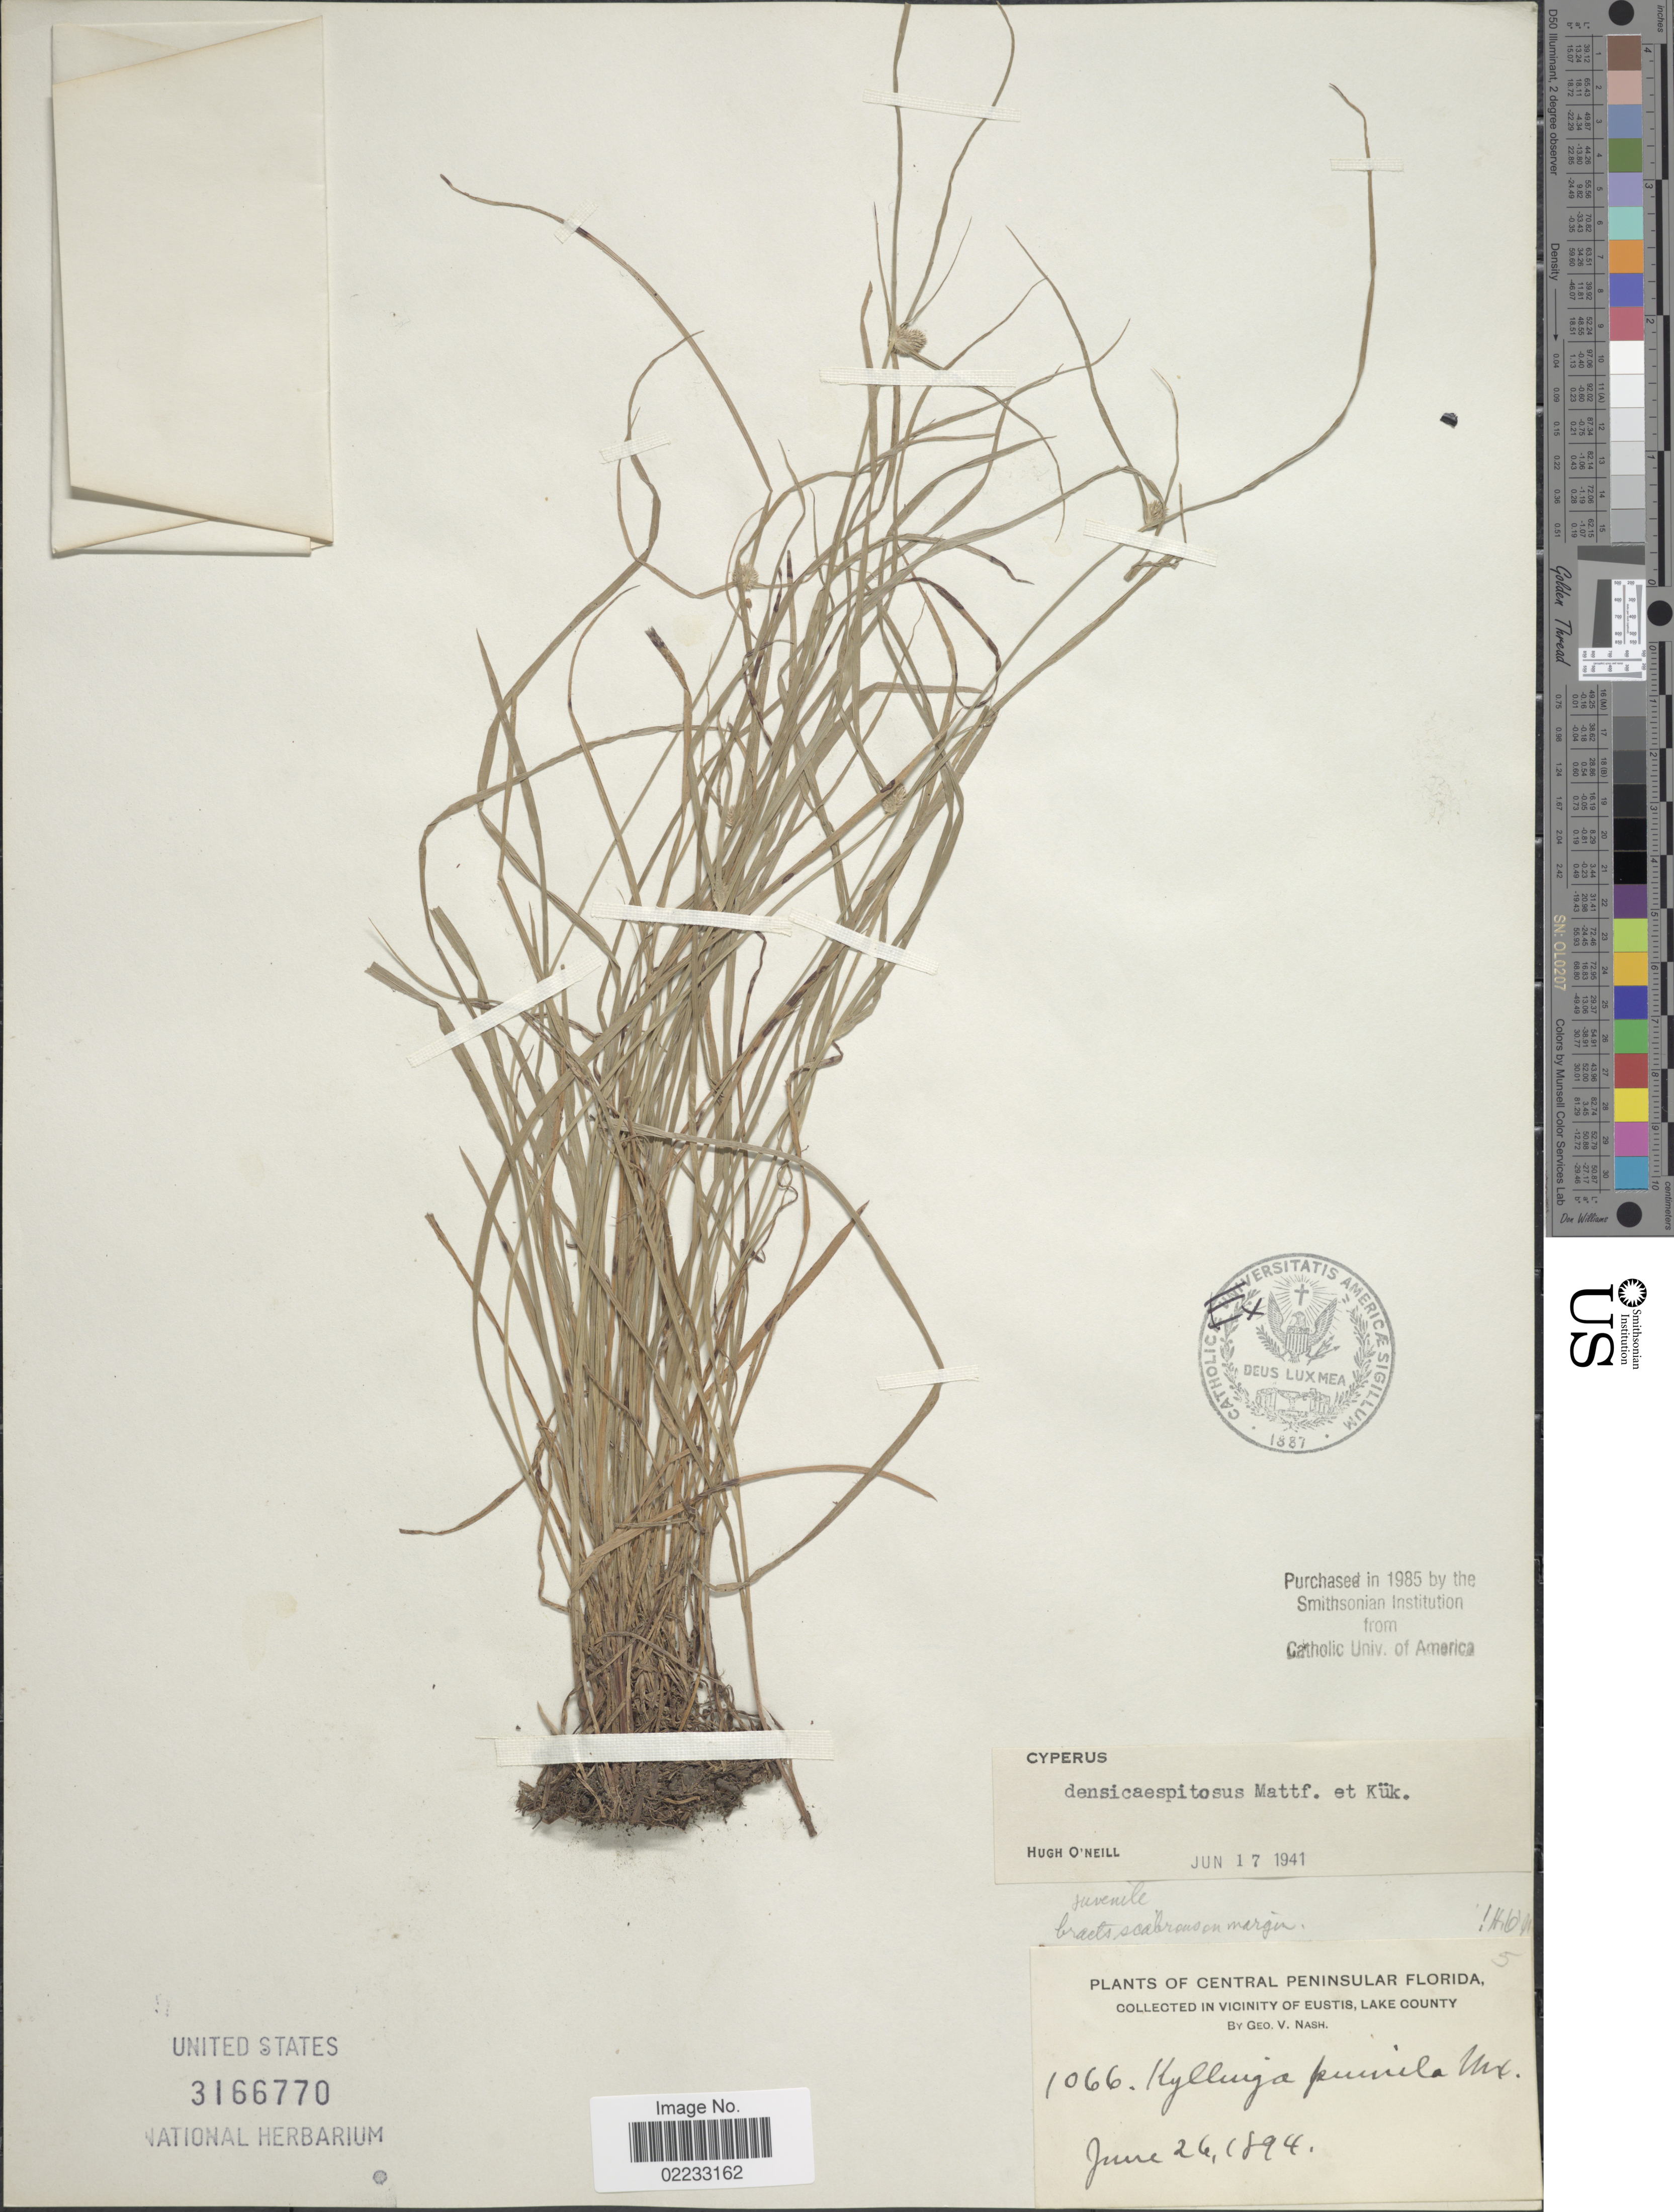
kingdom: Plantae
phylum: Tracheophyta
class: Liliopsida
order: Poales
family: Cyperaceae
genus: Cyperus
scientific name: Cyperus hortensis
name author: (Salzm. ex Steud.) Dorr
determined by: Strong, Mark T., (BOT), Smithsonian Institution - National Museum of Natural History (UNITED STATES)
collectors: G. V. Nash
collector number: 1066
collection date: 1894-06-26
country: United States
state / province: Florida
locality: Central Peninsular Florida, in the vicinity of Eustis, Lake County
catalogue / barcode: US 3166770